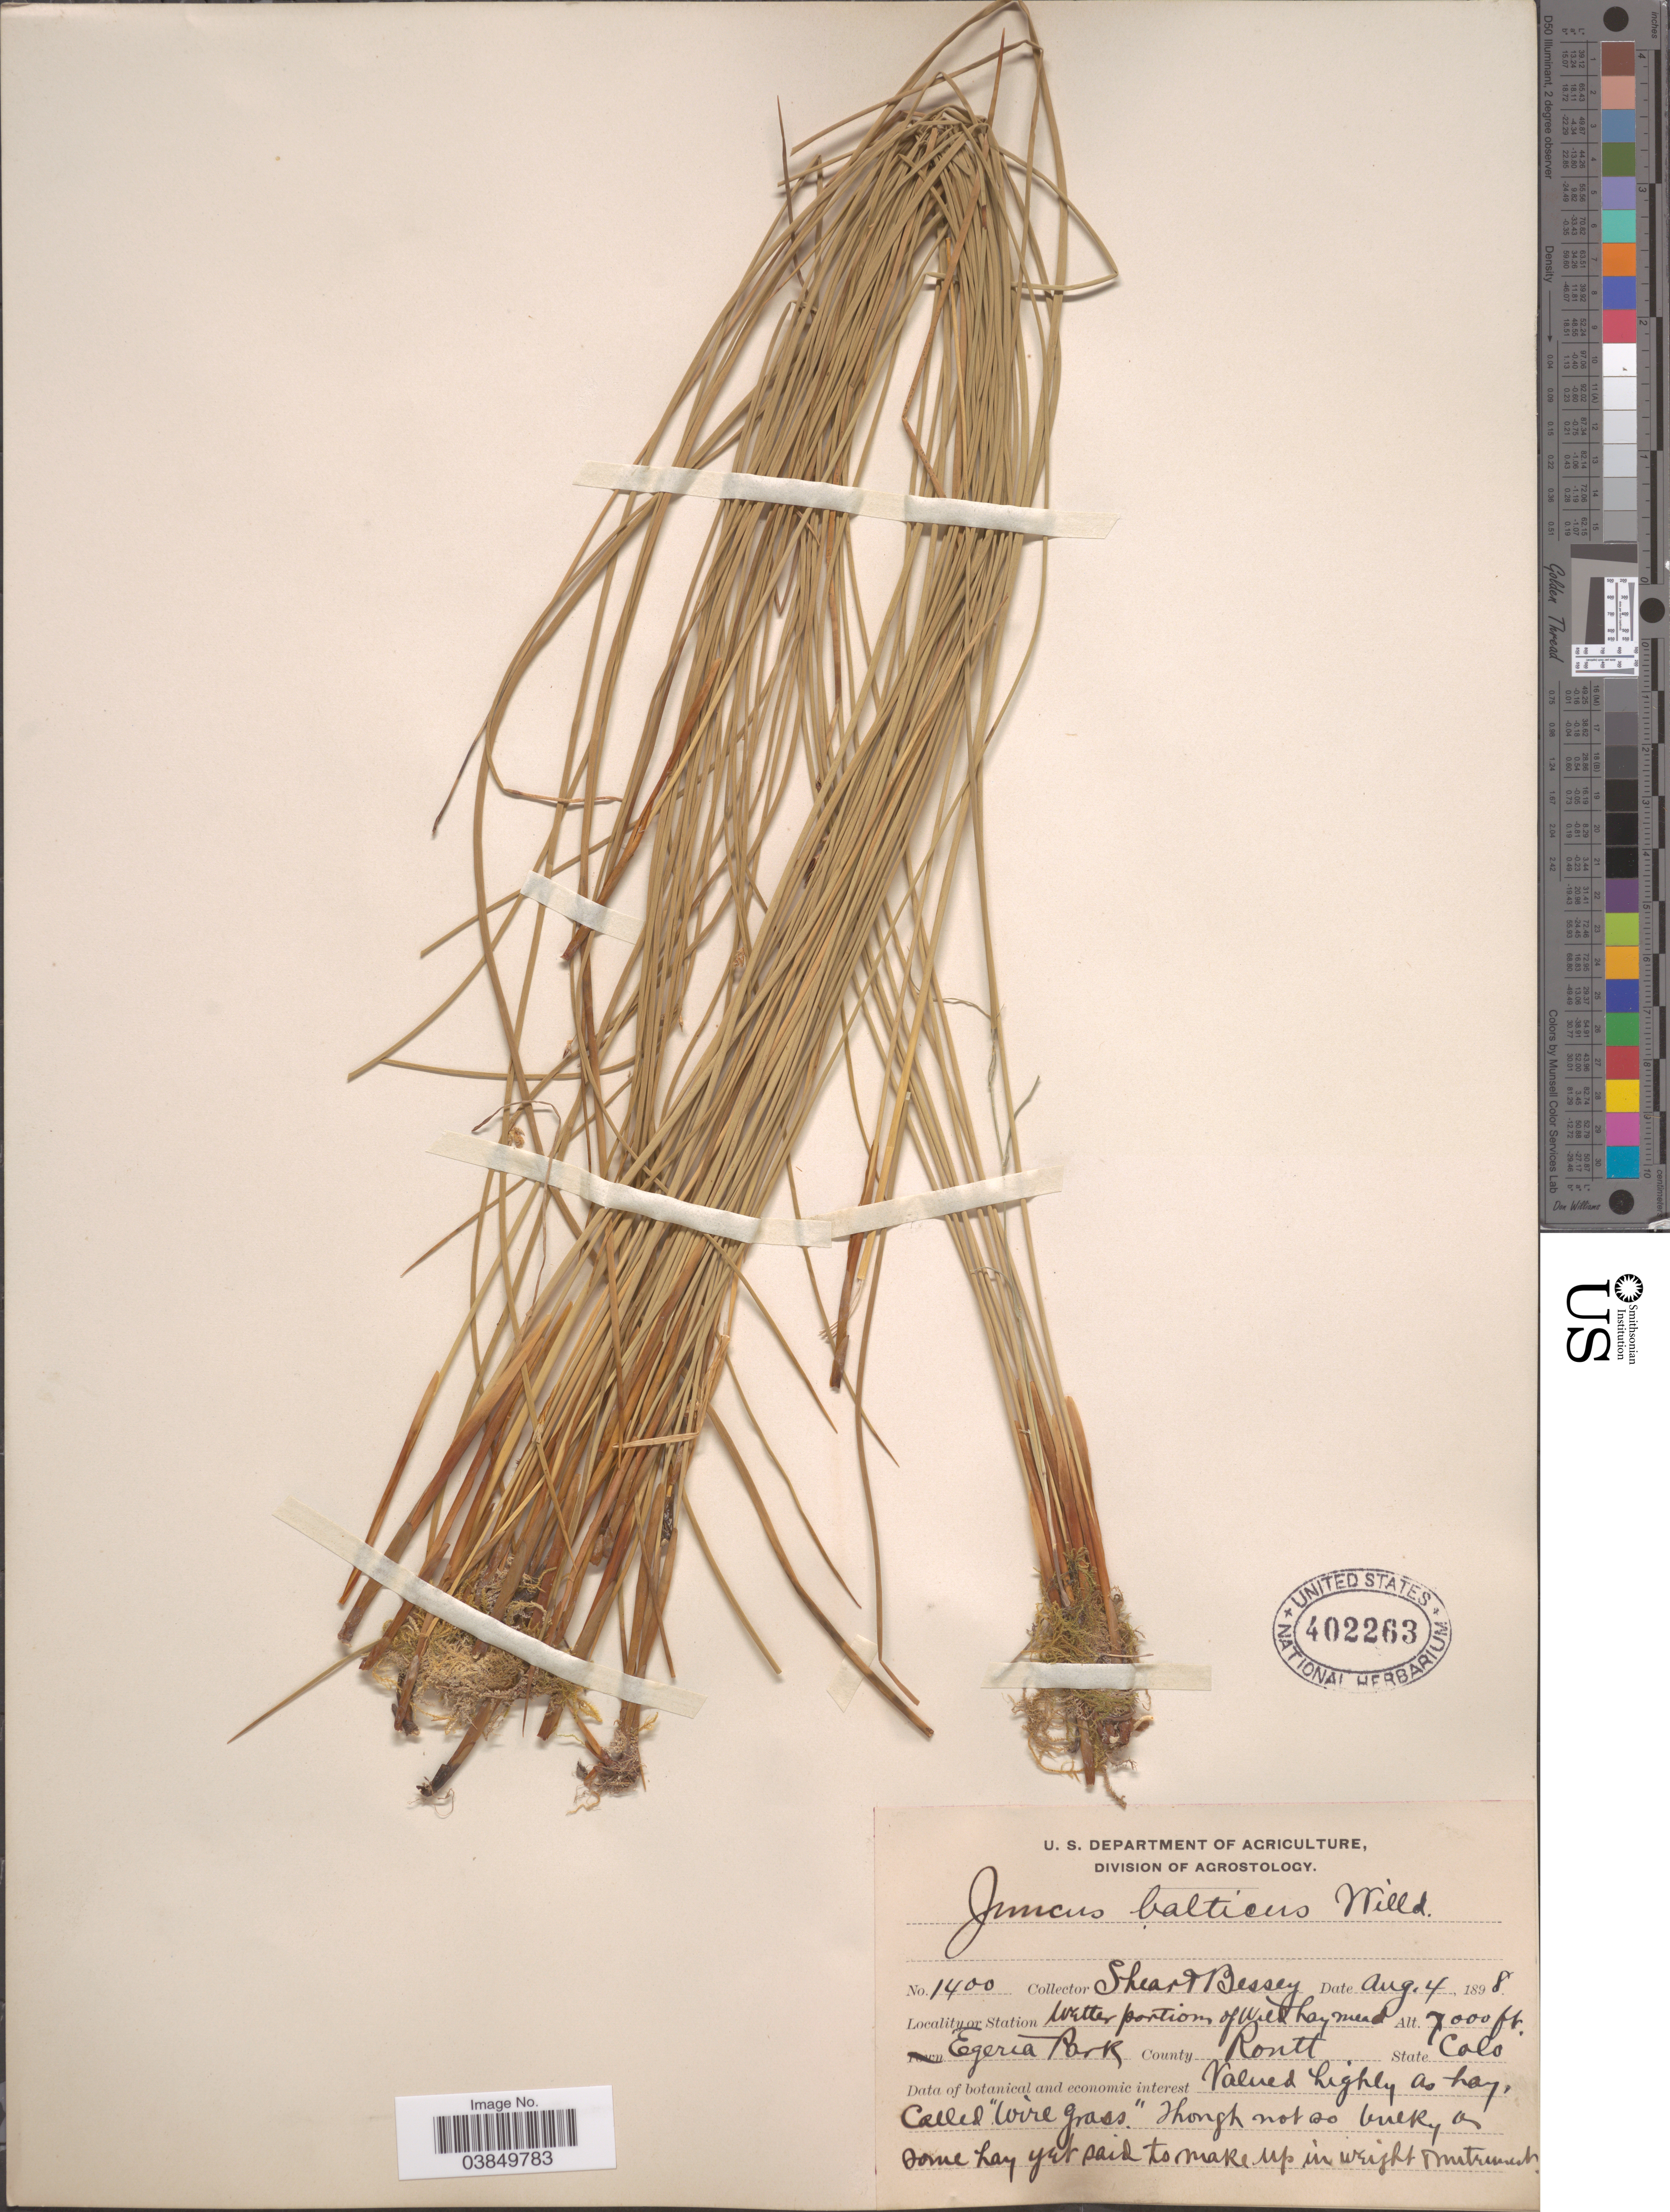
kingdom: Plantae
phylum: Tracheophyta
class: Liliopsida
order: Poales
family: Juncaceae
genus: Juncus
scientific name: Juncus balticus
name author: Willd.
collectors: -- Shear & -. Bessey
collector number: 1400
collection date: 1898-08-04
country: United States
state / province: Colorado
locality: Egeria Park. County Routt.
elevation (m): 2134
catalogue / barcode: US 402263